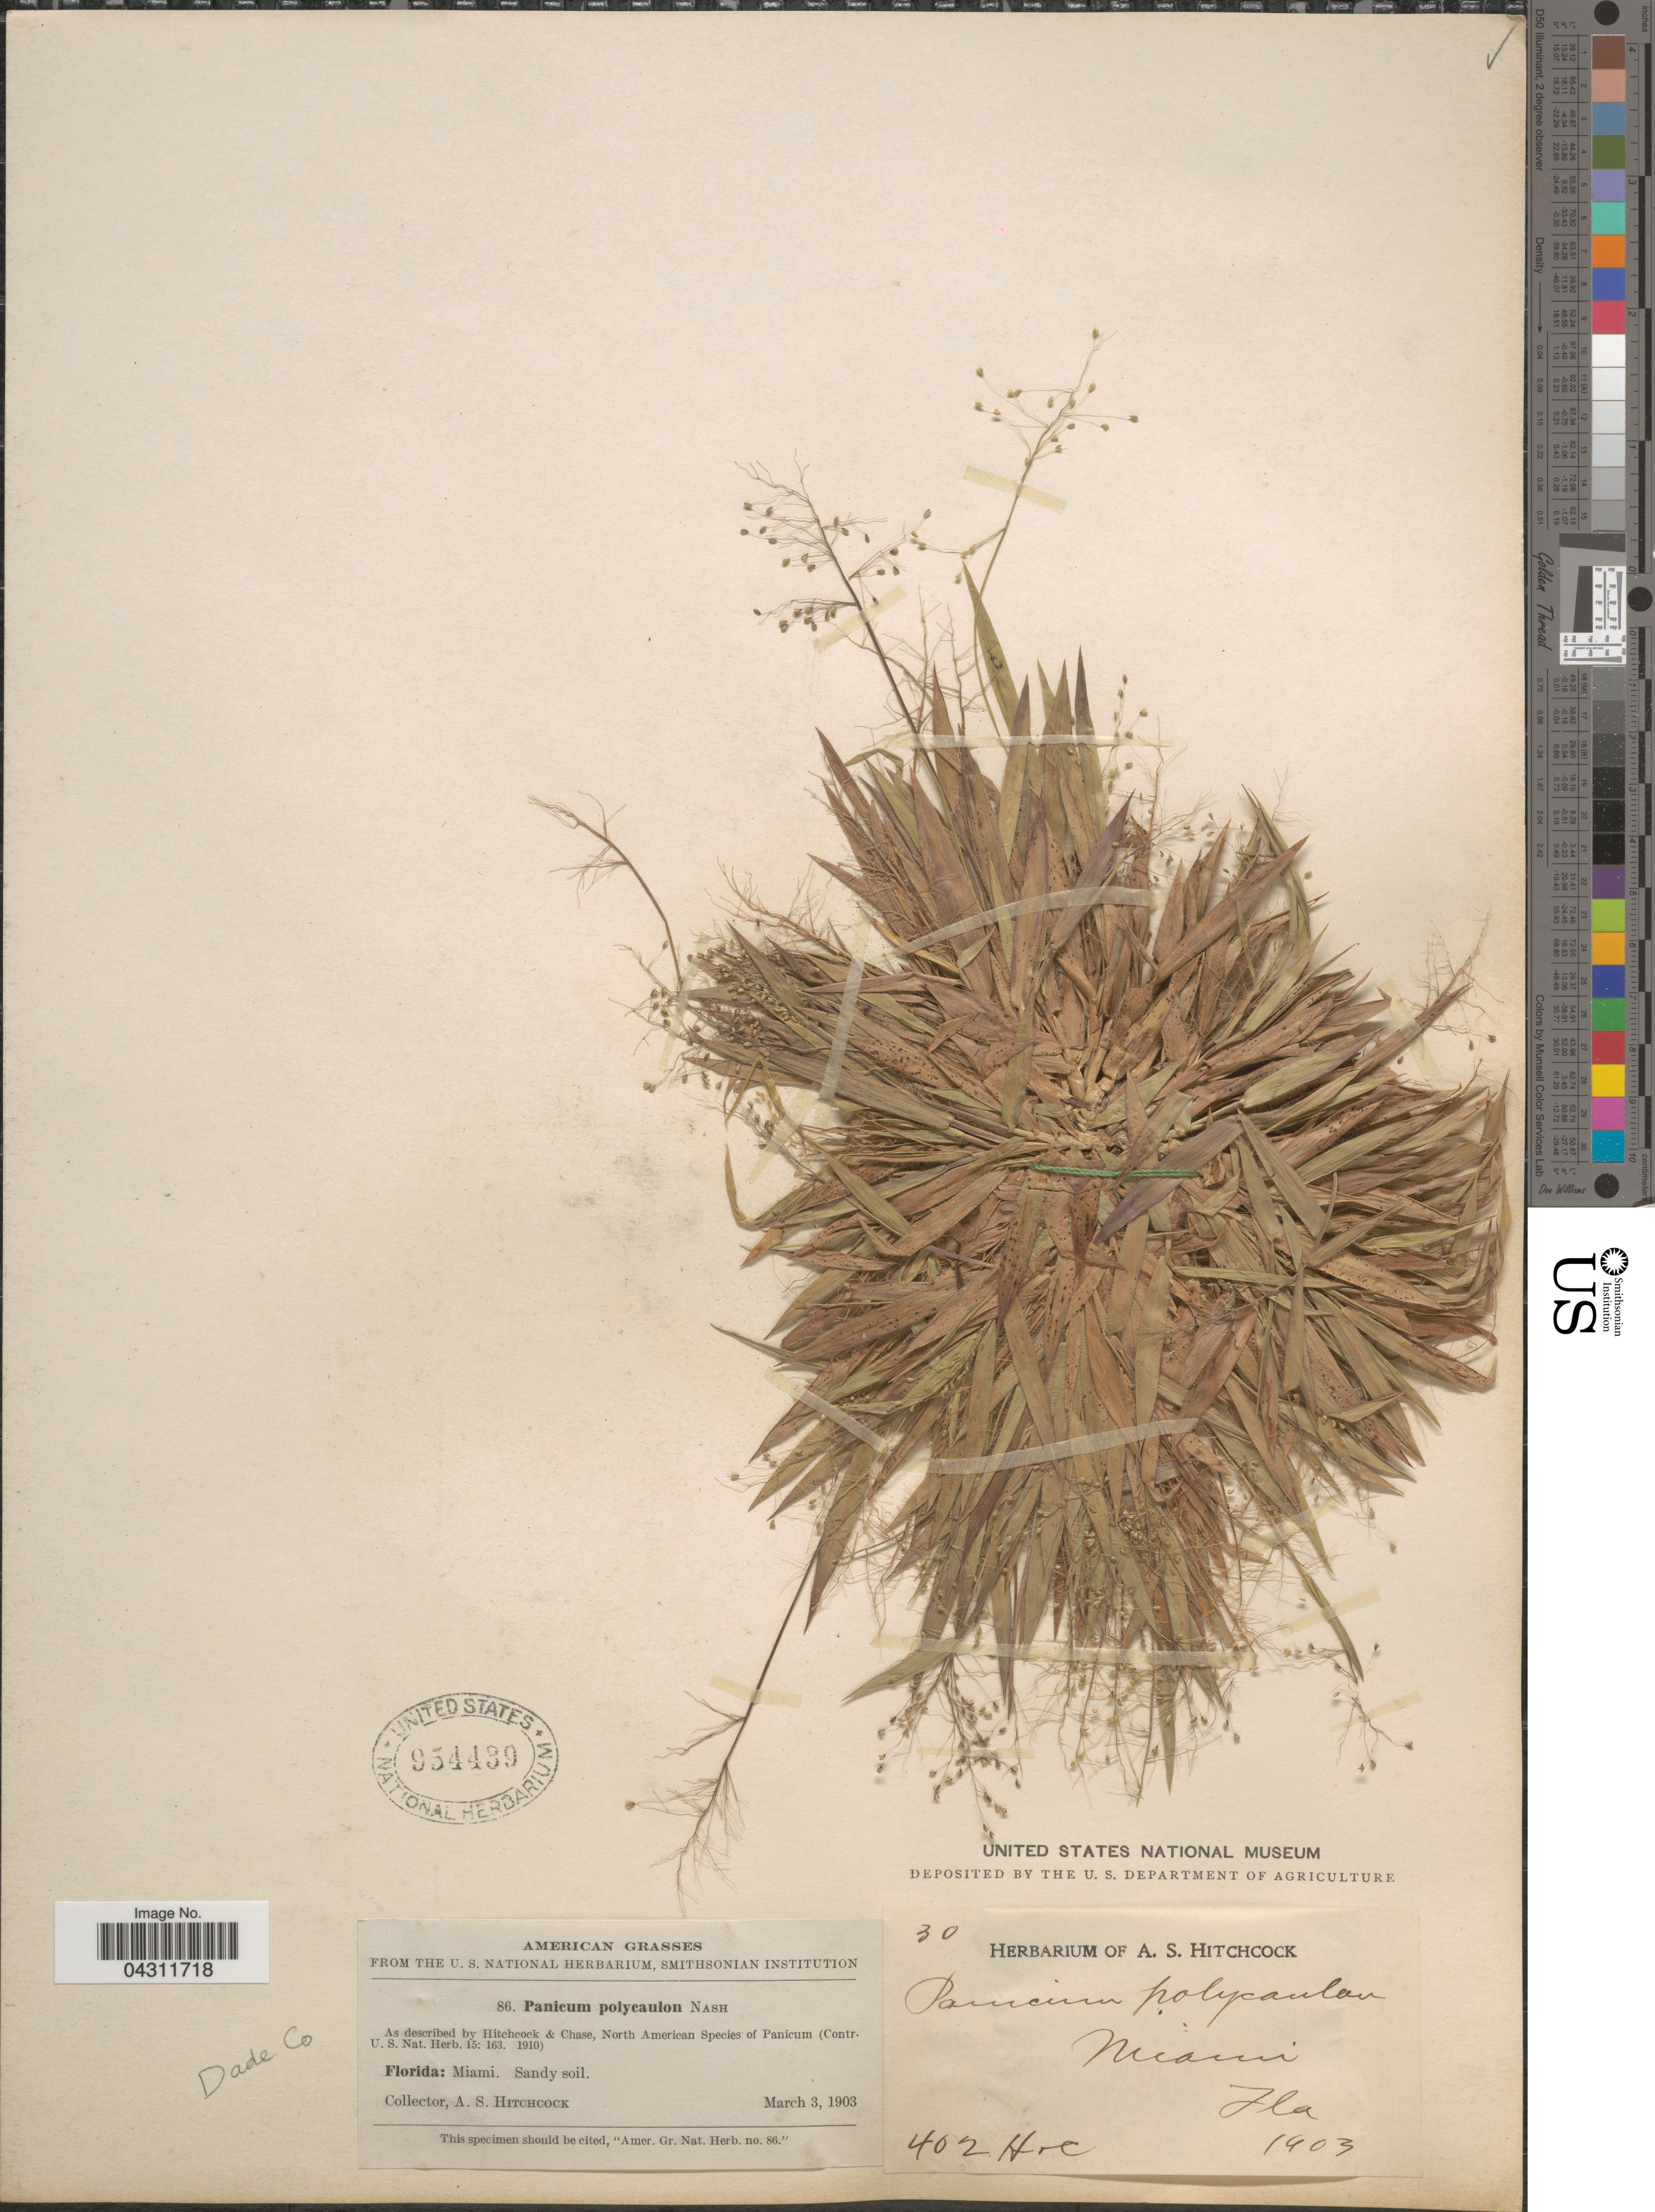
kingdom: Plantae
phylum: Tracheophyta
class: Liliopsida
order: Poales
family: Poaceae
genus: Dichanthelium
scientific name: Dichanthelium strigosum var. glabrescens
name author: (Griseb.) Freckmann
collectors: A. S. Hitchcock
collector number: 86/402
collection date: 1903-03-03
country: United States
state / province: Florida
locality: Dade Co. Miami.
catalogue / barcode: US 954439